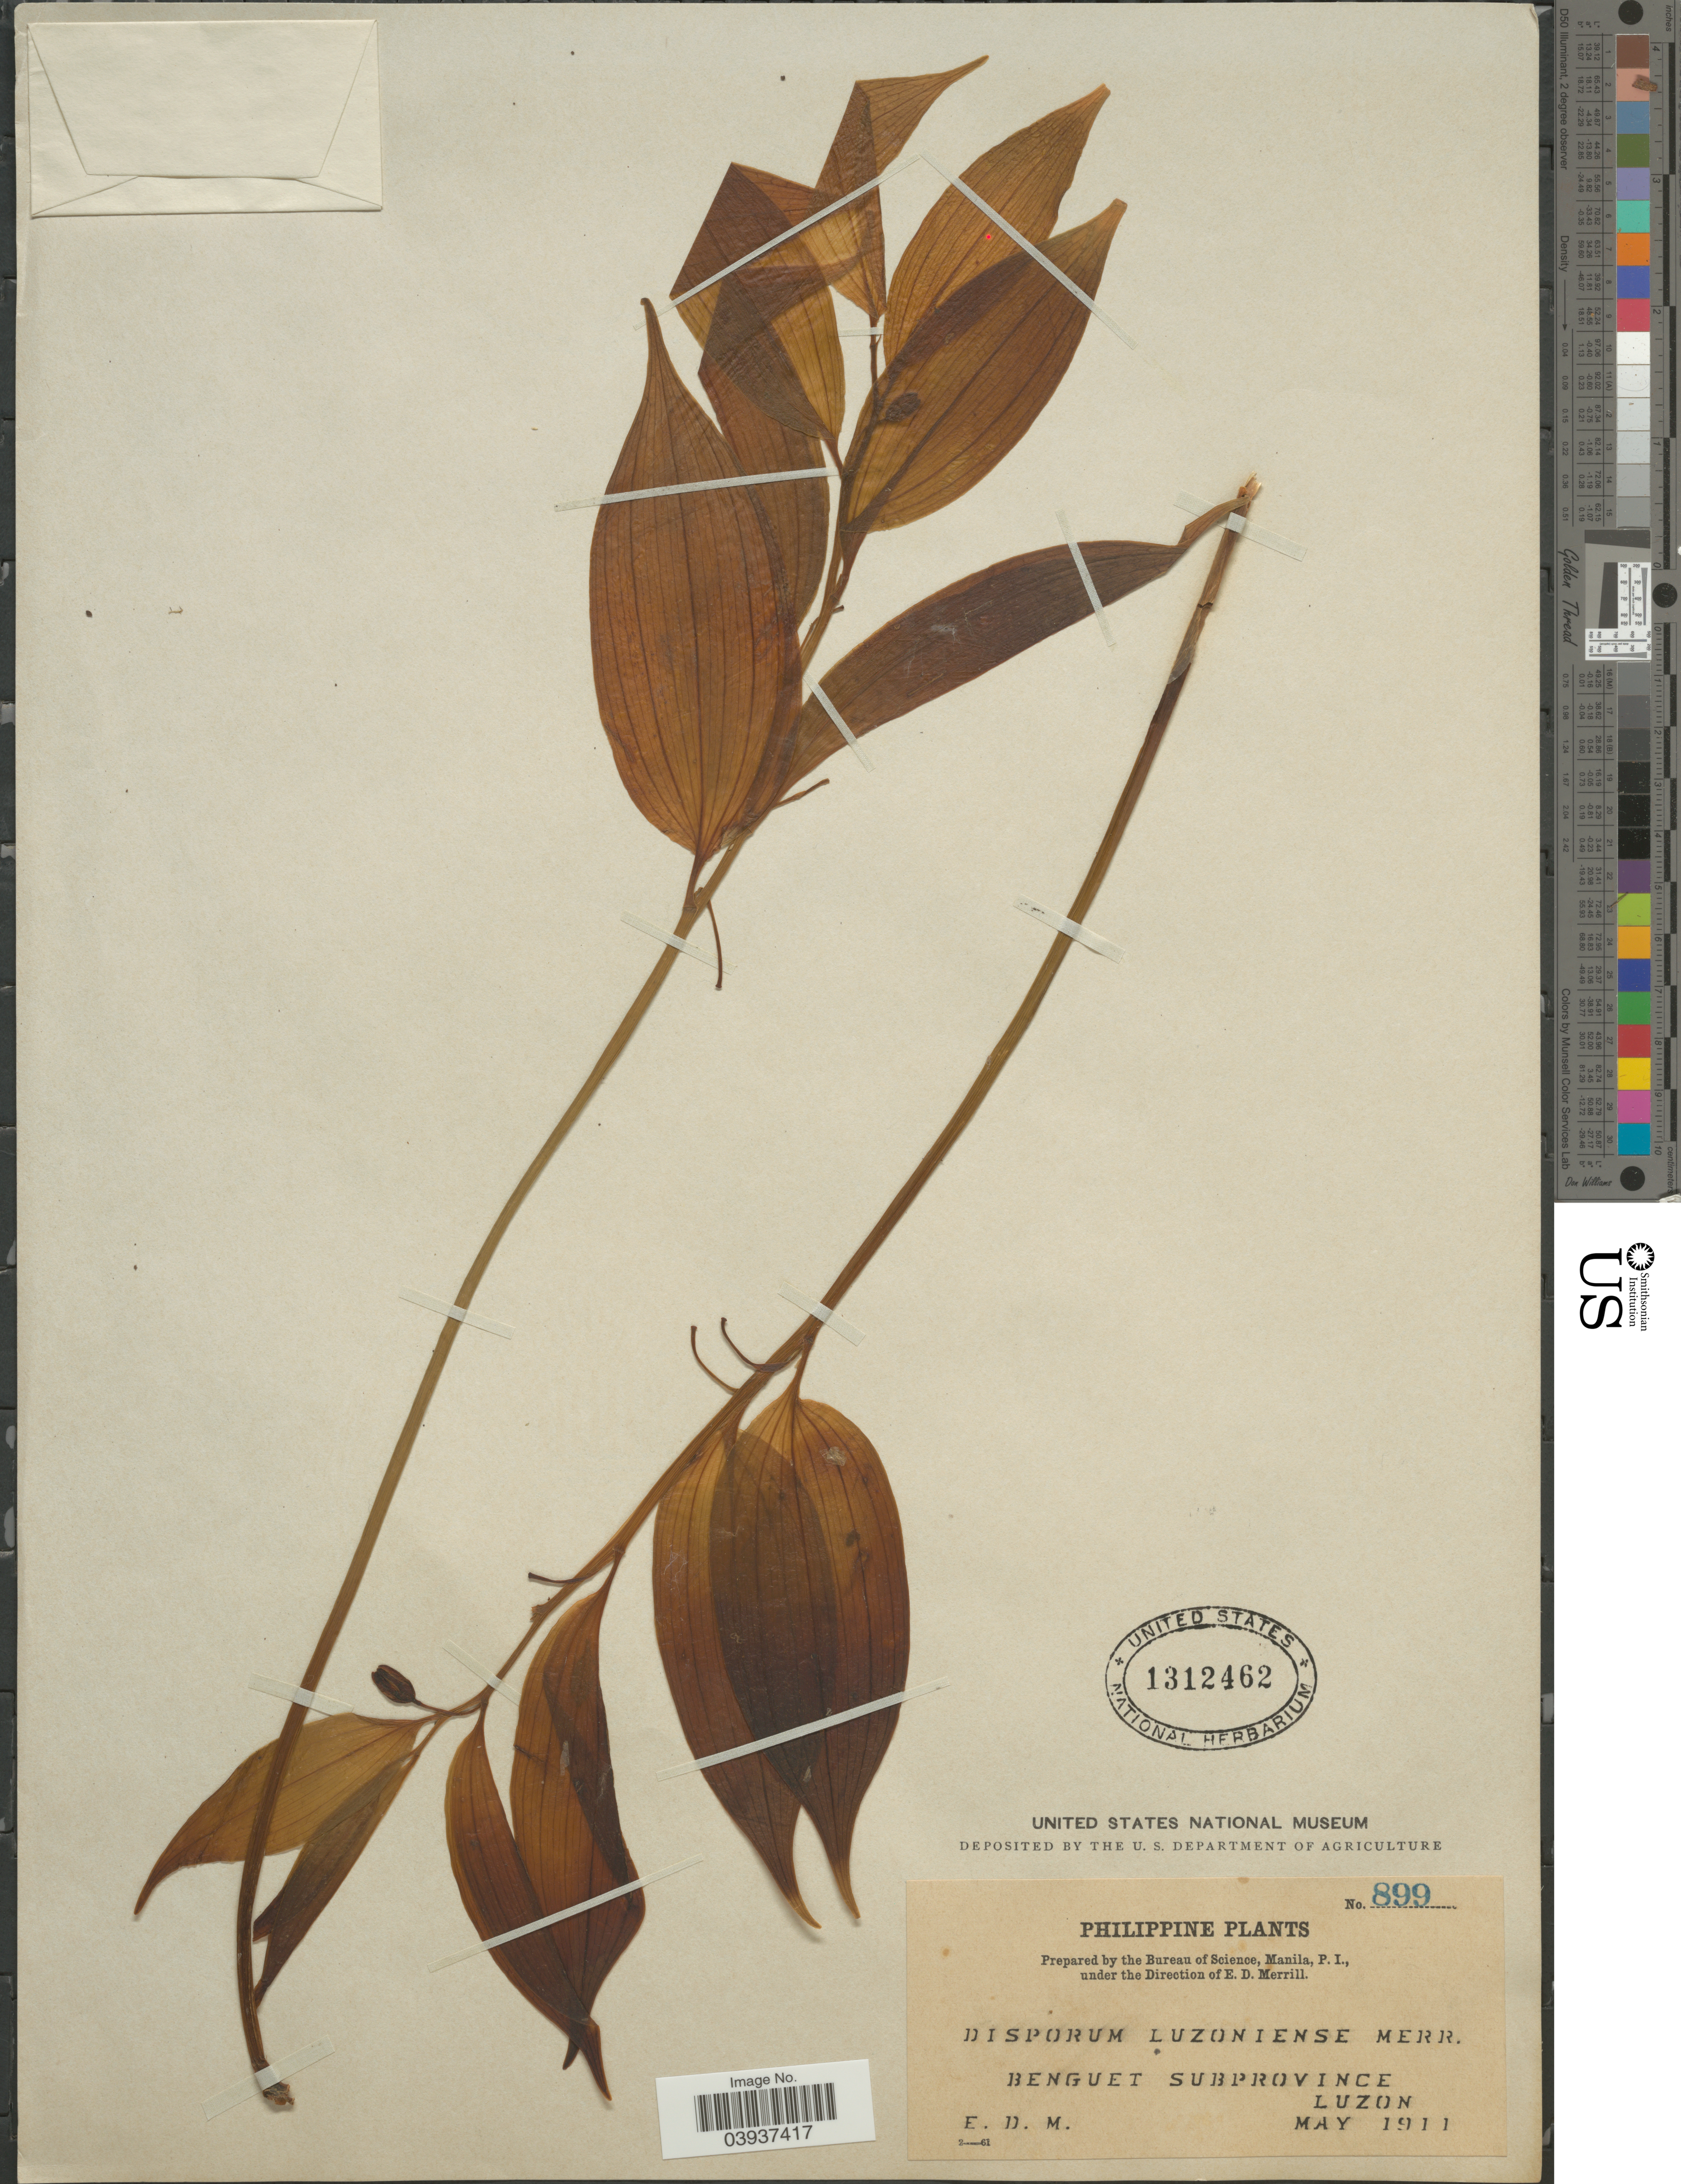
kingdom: Plantae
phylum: Tracheophyta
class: Liliopsida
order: Liliales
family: Colchicaceae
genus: Disporum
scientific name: Disporum luzoniense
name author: Merr.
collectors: E. D. Merrill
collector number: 899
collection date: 1911-05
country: Philippines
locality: Benguet Subprovince, Luzon.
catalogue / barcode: US 1312462